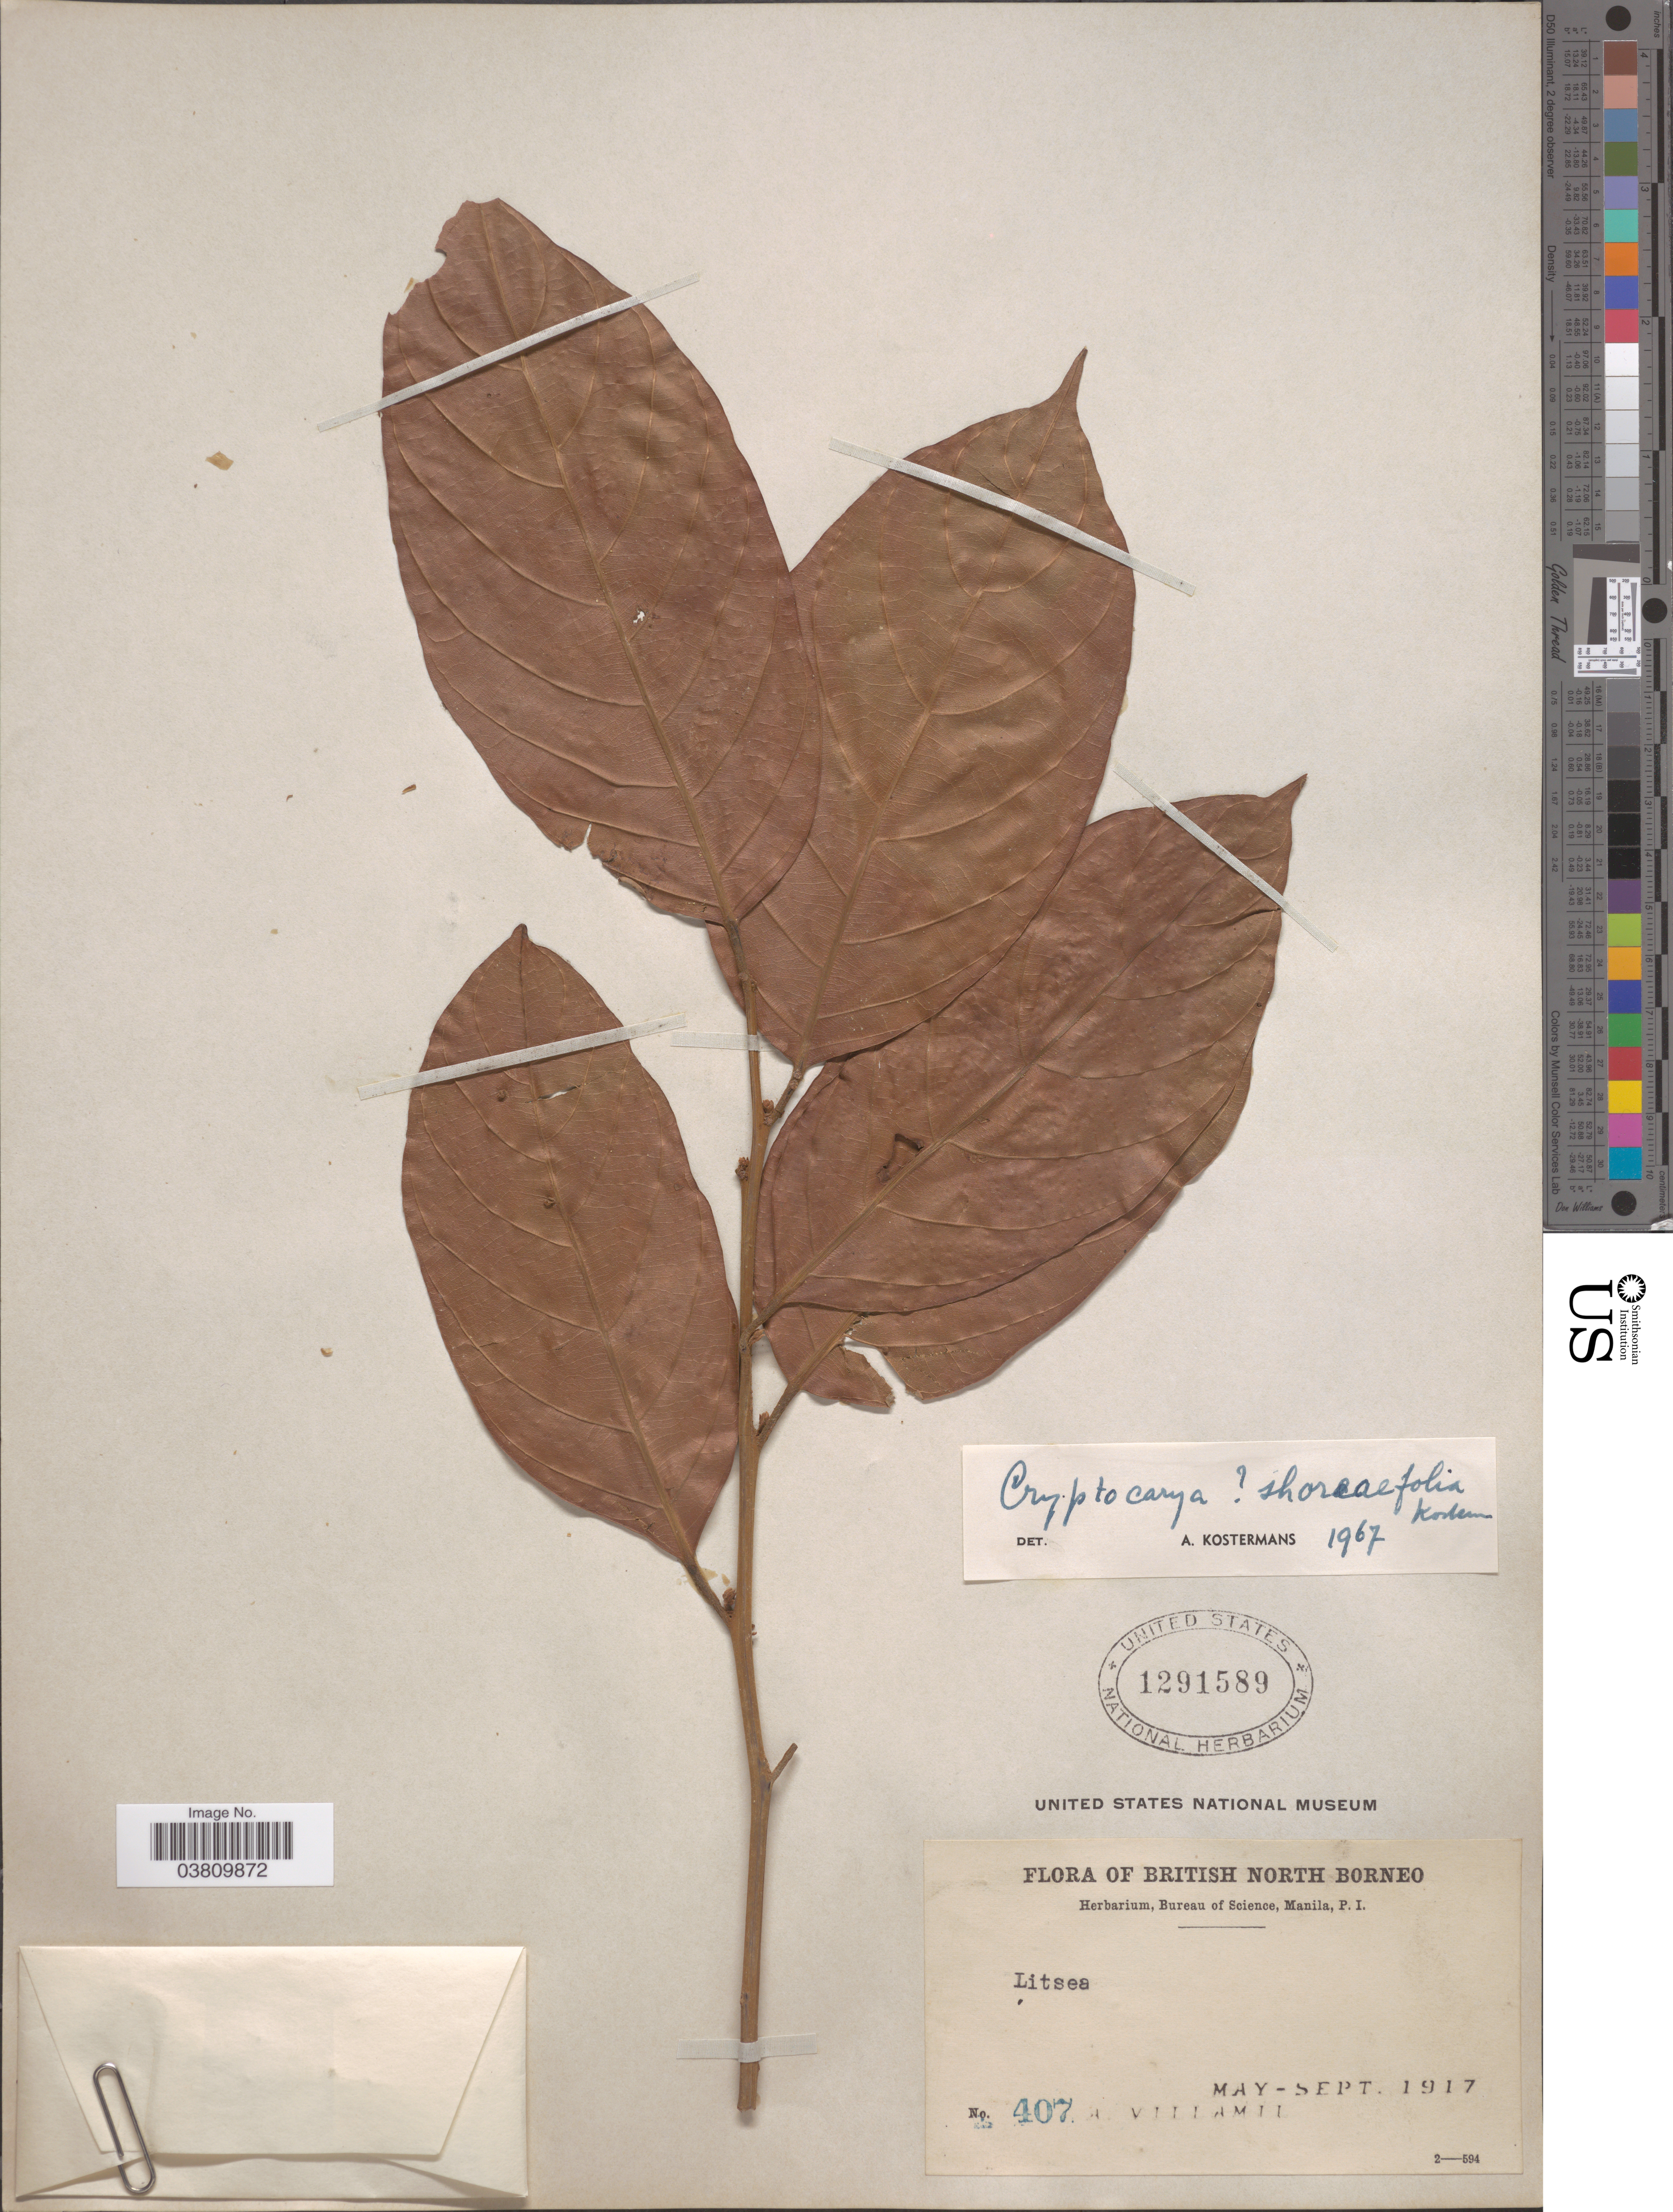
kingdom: Plantae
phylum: Tracheophyta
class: Magnoliopsida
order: Laurales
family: Lauraceae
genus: Cryptocarya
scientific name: Cryptocarya shoreifolia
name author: Kosterm.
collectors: A. Villamil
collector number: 407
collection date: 1917-05/1917-09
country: Malaysia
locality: British North Borneo. Litsea.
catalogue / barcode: US 1291589